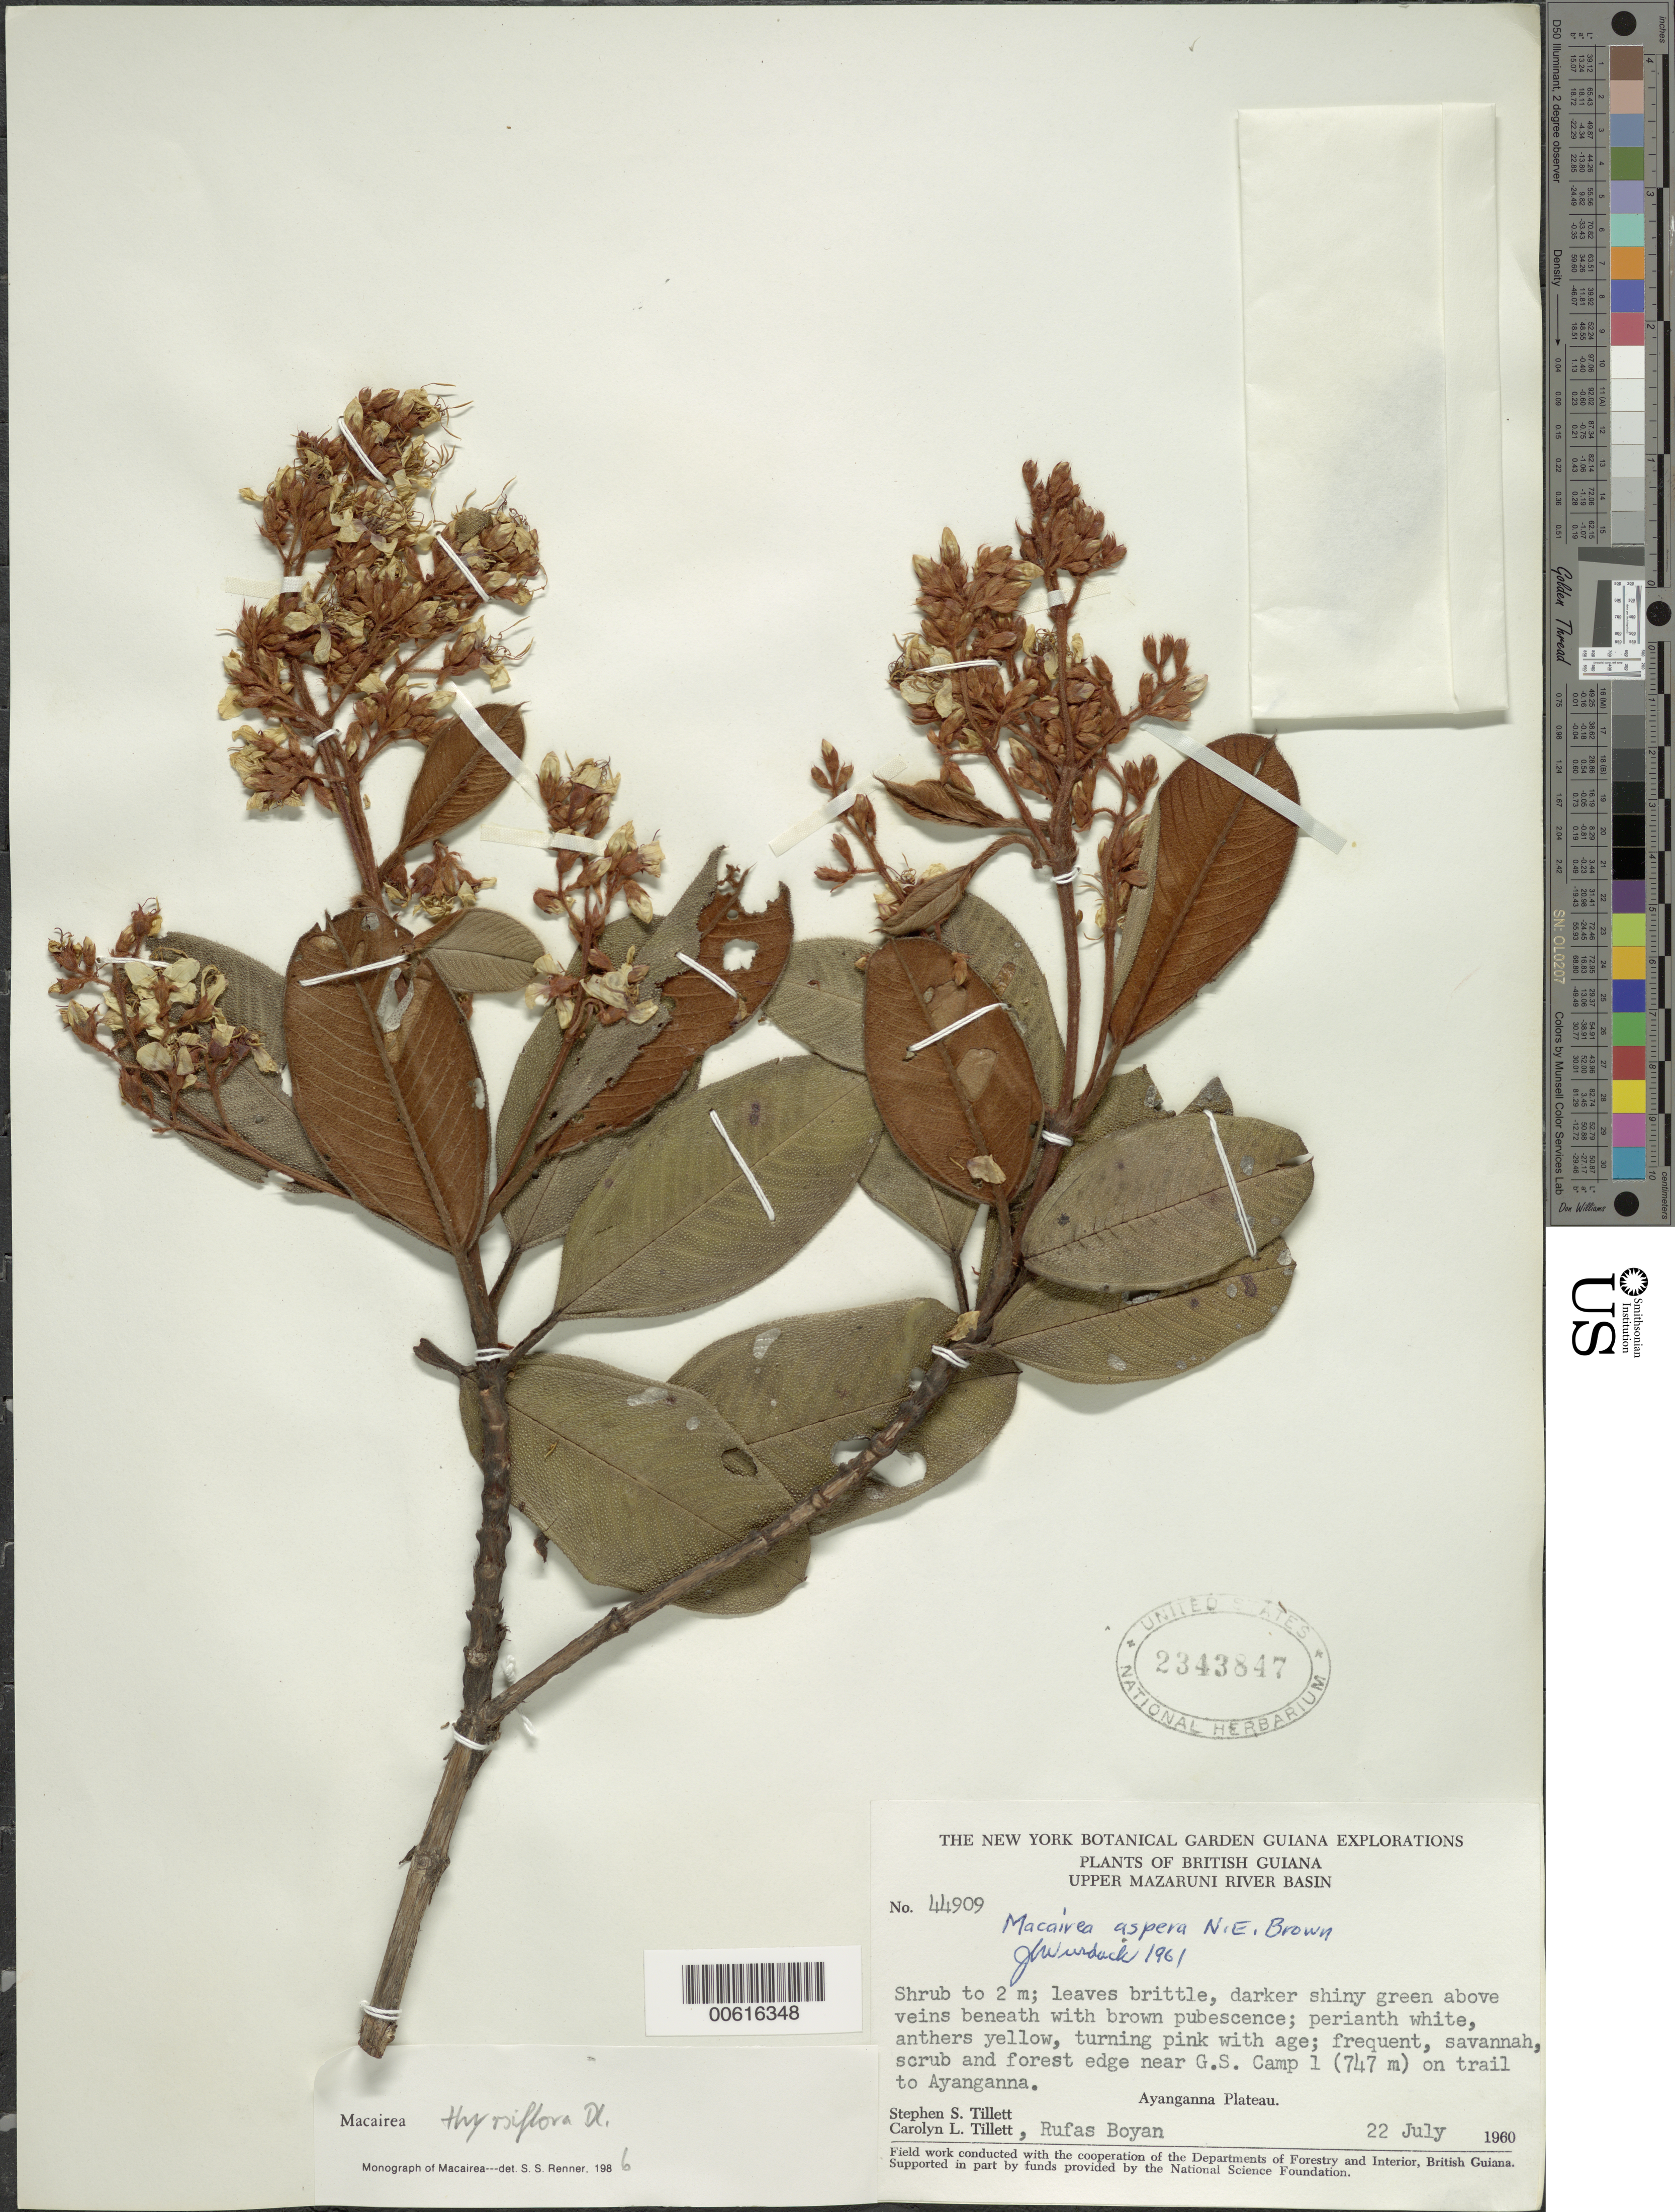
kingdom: Plantae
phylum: Tracheophyta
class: Magnoliopsida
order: Myrtales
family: Melastomataceae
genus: Macairea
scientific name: Macairea aspera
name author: N.E. Br.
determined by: Nunes da Silva, Diego, (RB), Jardim Botanico do Rio de Janeiro - Herbario (BRAZIL)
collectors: S. S. Tillett, C. L. Tillett & R. Boyan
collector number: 44909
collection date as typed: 22-Jul-60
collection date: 1960-07-22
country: Guyana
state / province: Cuyuni-Mazaruni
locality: Ayanganna Plateau; near G.S. Camp 1 on trail to Ayanganna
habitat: Savanna, scrub and forest edge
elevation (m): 747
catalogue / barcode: US 2343847